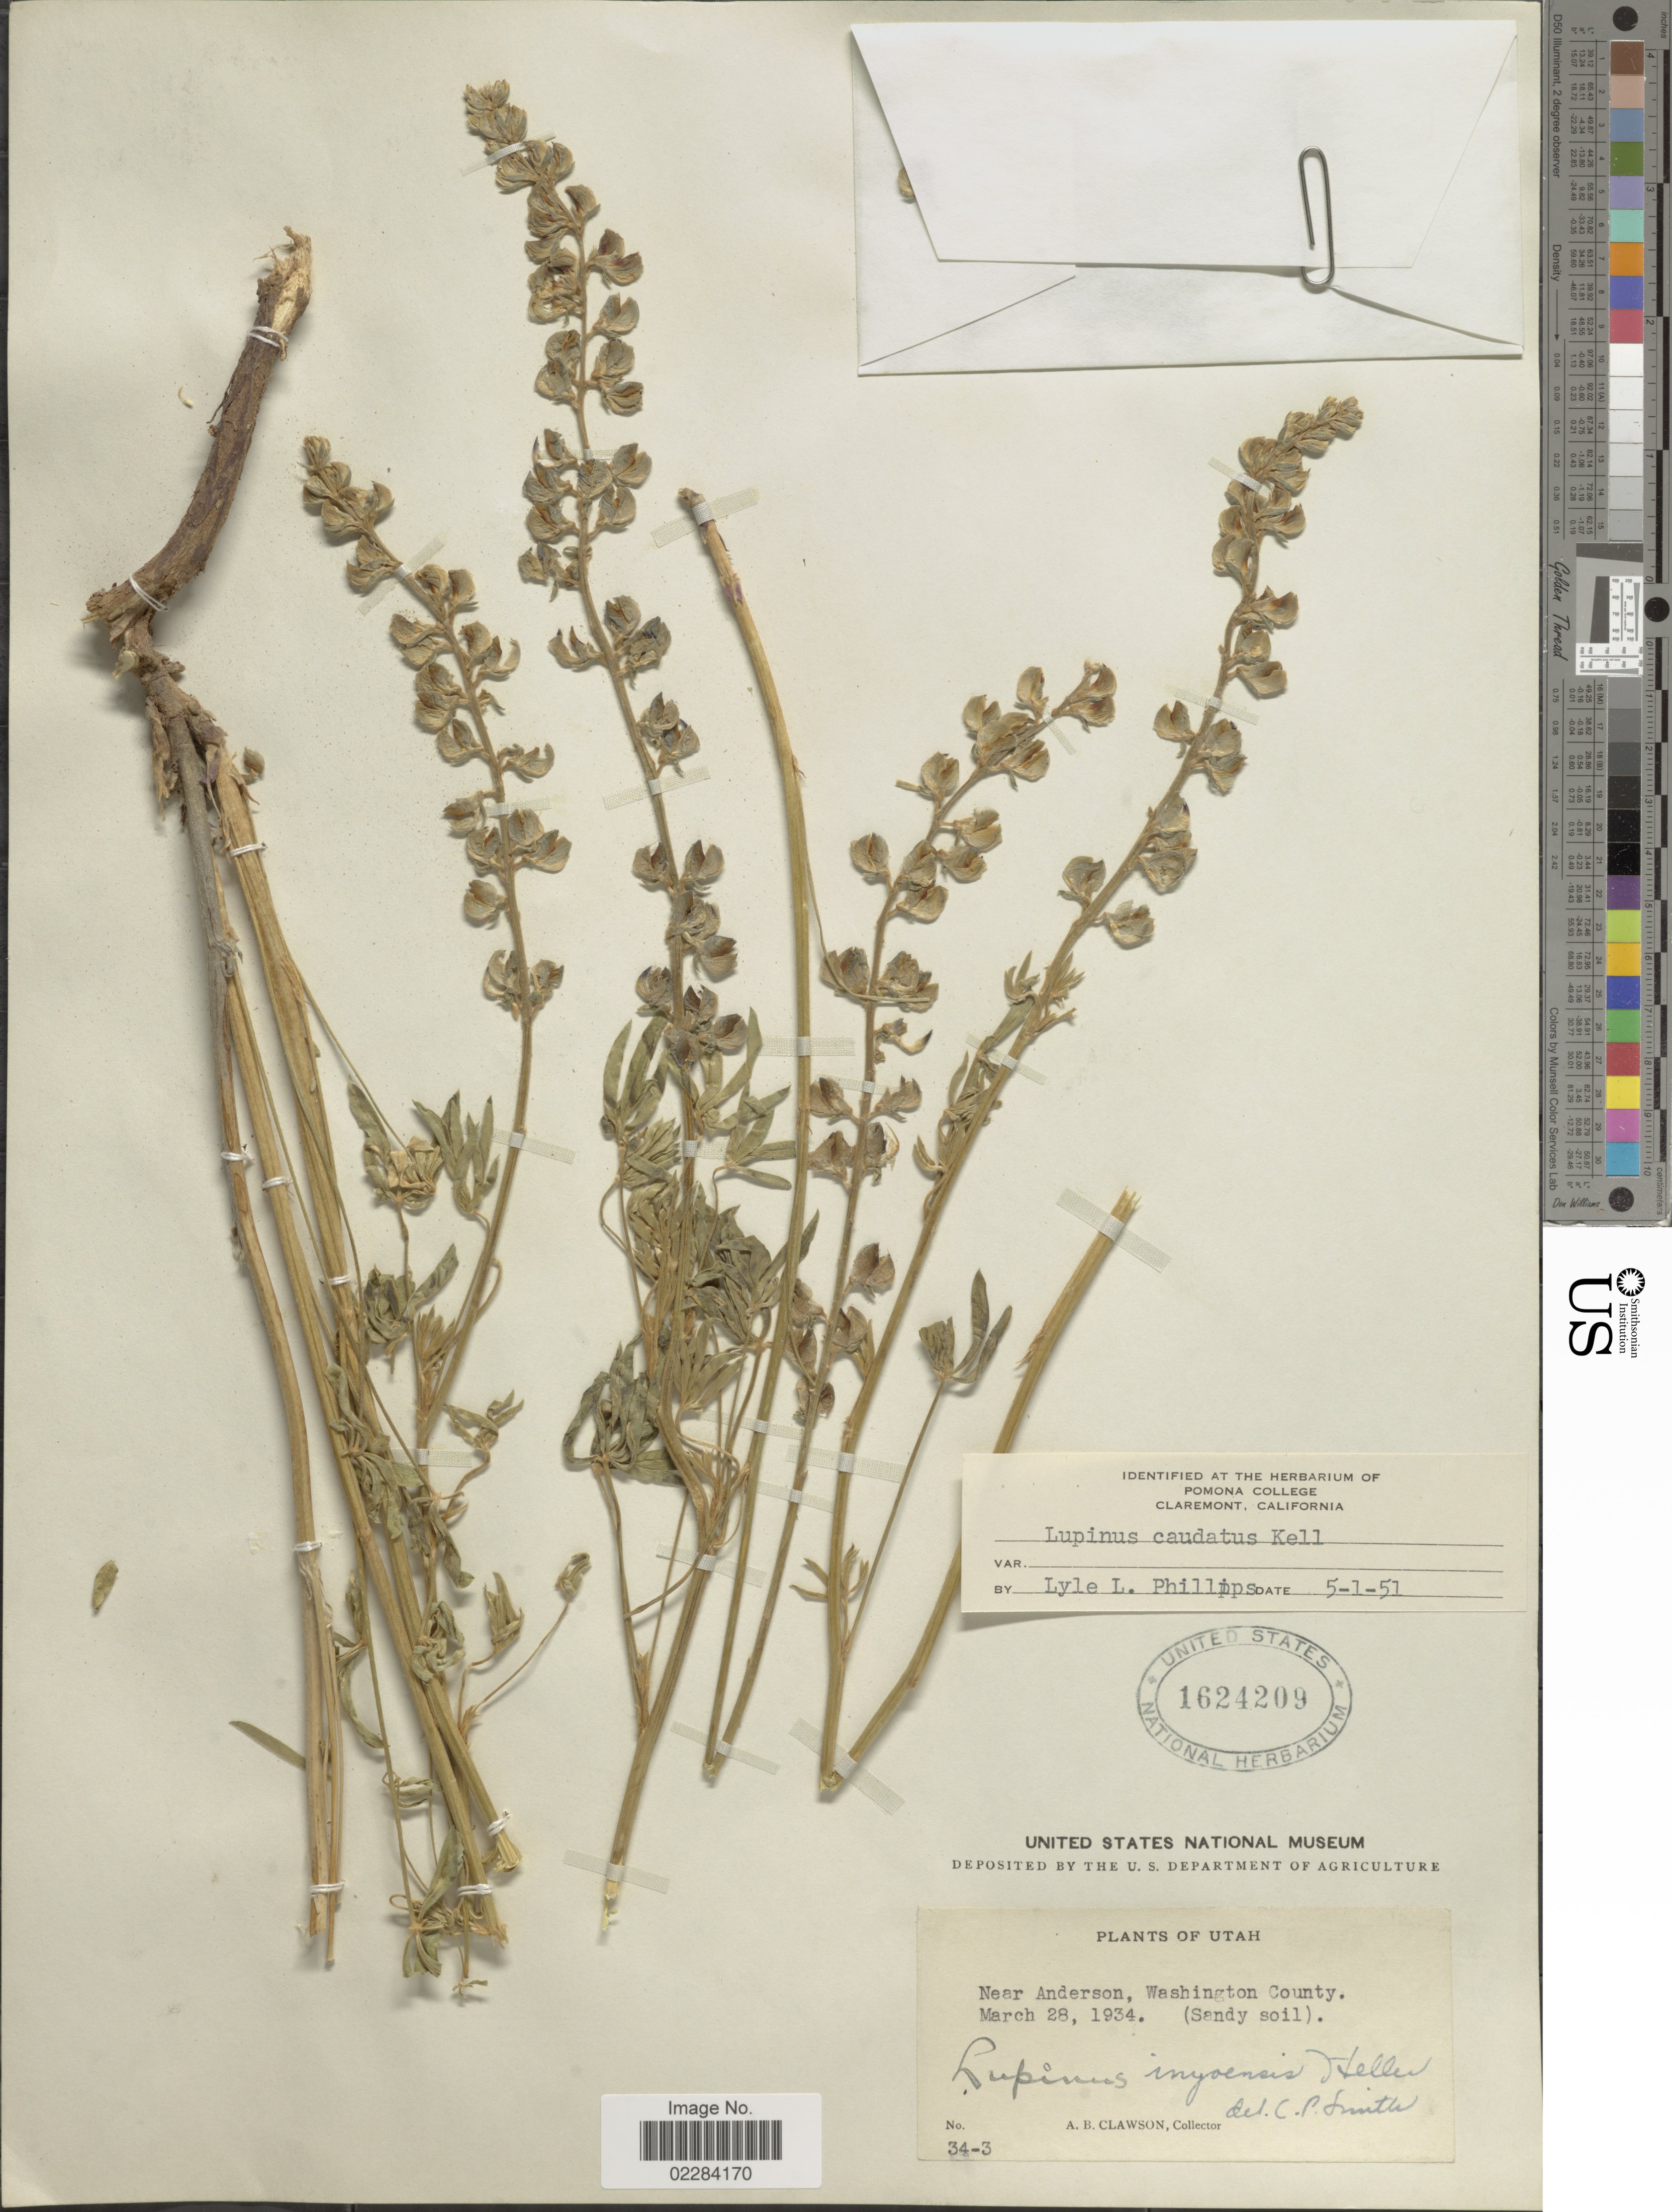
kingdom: Plantae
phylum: Tracheophyta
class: Magnoliopsida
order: Fabales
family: Fabaceae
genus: Lupinus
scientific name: Lupinus caudatus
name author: Kellogg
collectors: A. Clawson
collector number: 34-3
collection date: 1934-03-28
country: United States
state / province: Utah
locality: Near Anderson, Washington County.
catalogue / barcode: US 1624209